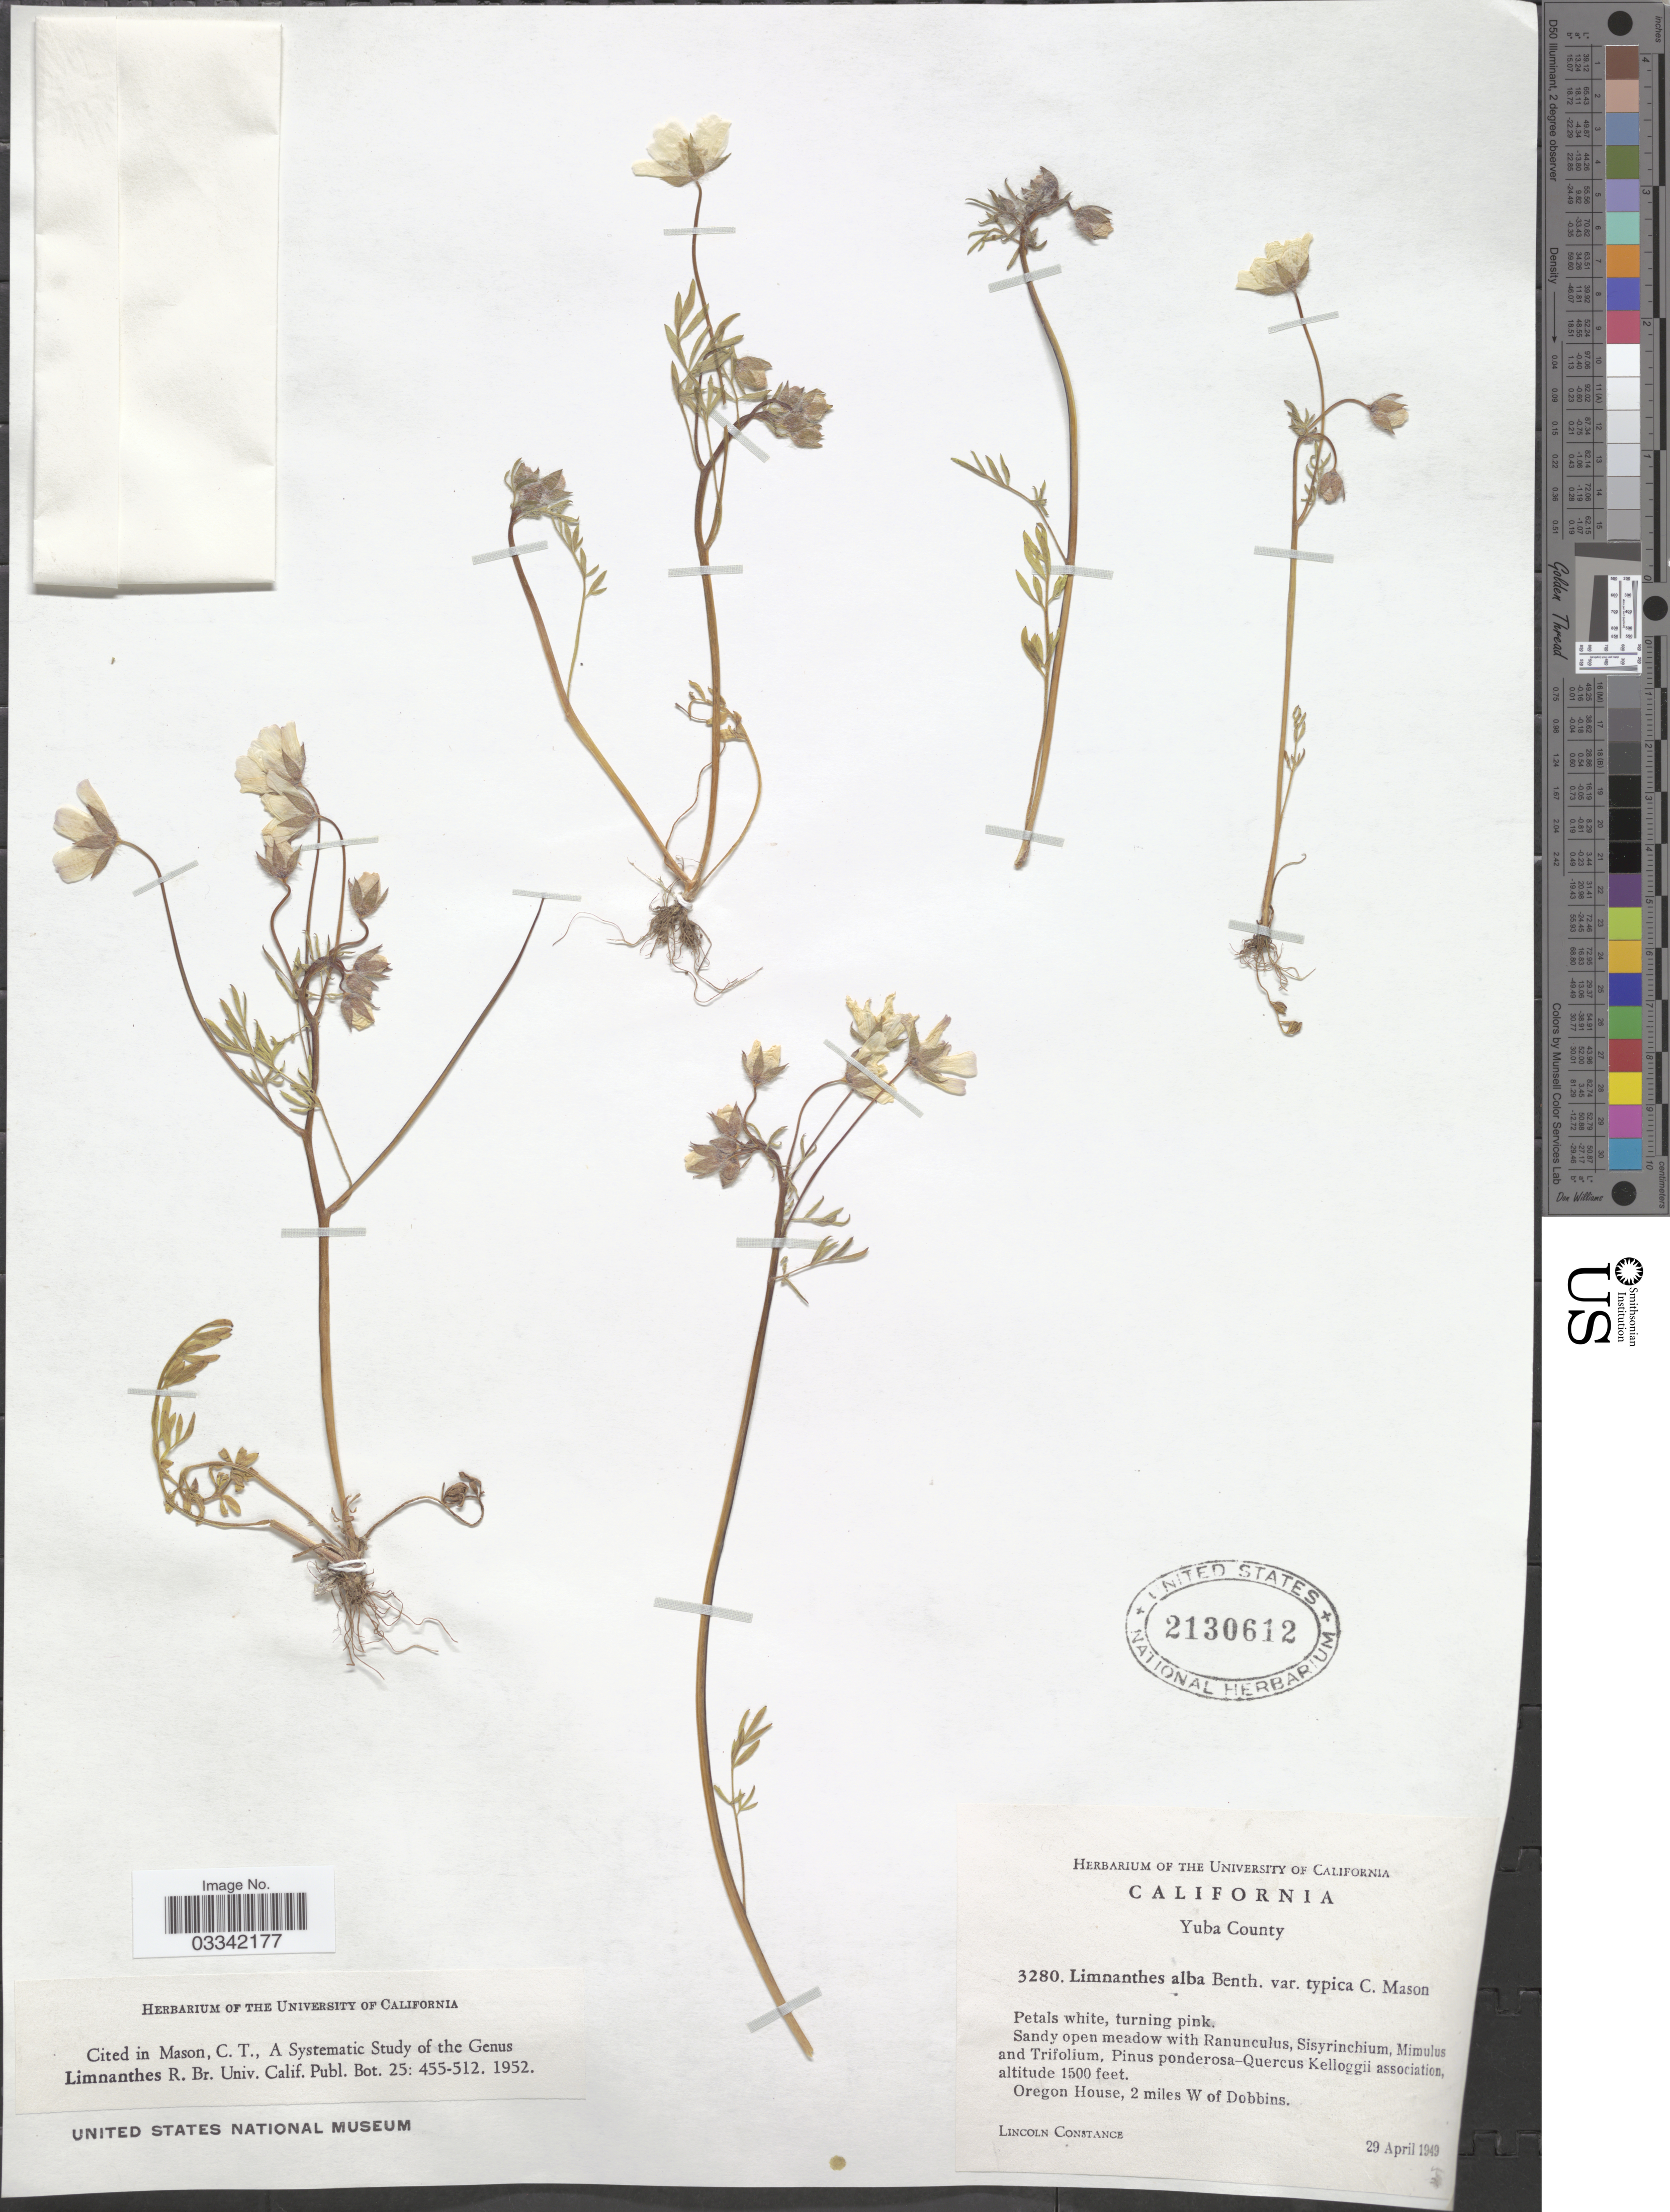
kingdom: Plantae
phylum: Tracheophyta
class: Magnoliopsida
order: Brassicales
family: Limnanthaceae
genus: Limnanthes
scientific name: Limnanthes alba subsp. alba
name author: Hartw. ex Benth.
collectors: L. Constance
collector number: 3280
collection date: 1949-04-29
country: United States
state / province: California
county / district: Yuba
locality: Yuba County, Oregon House, 2 miles W of Dobbins.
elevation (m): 457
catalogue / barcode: US 2130612